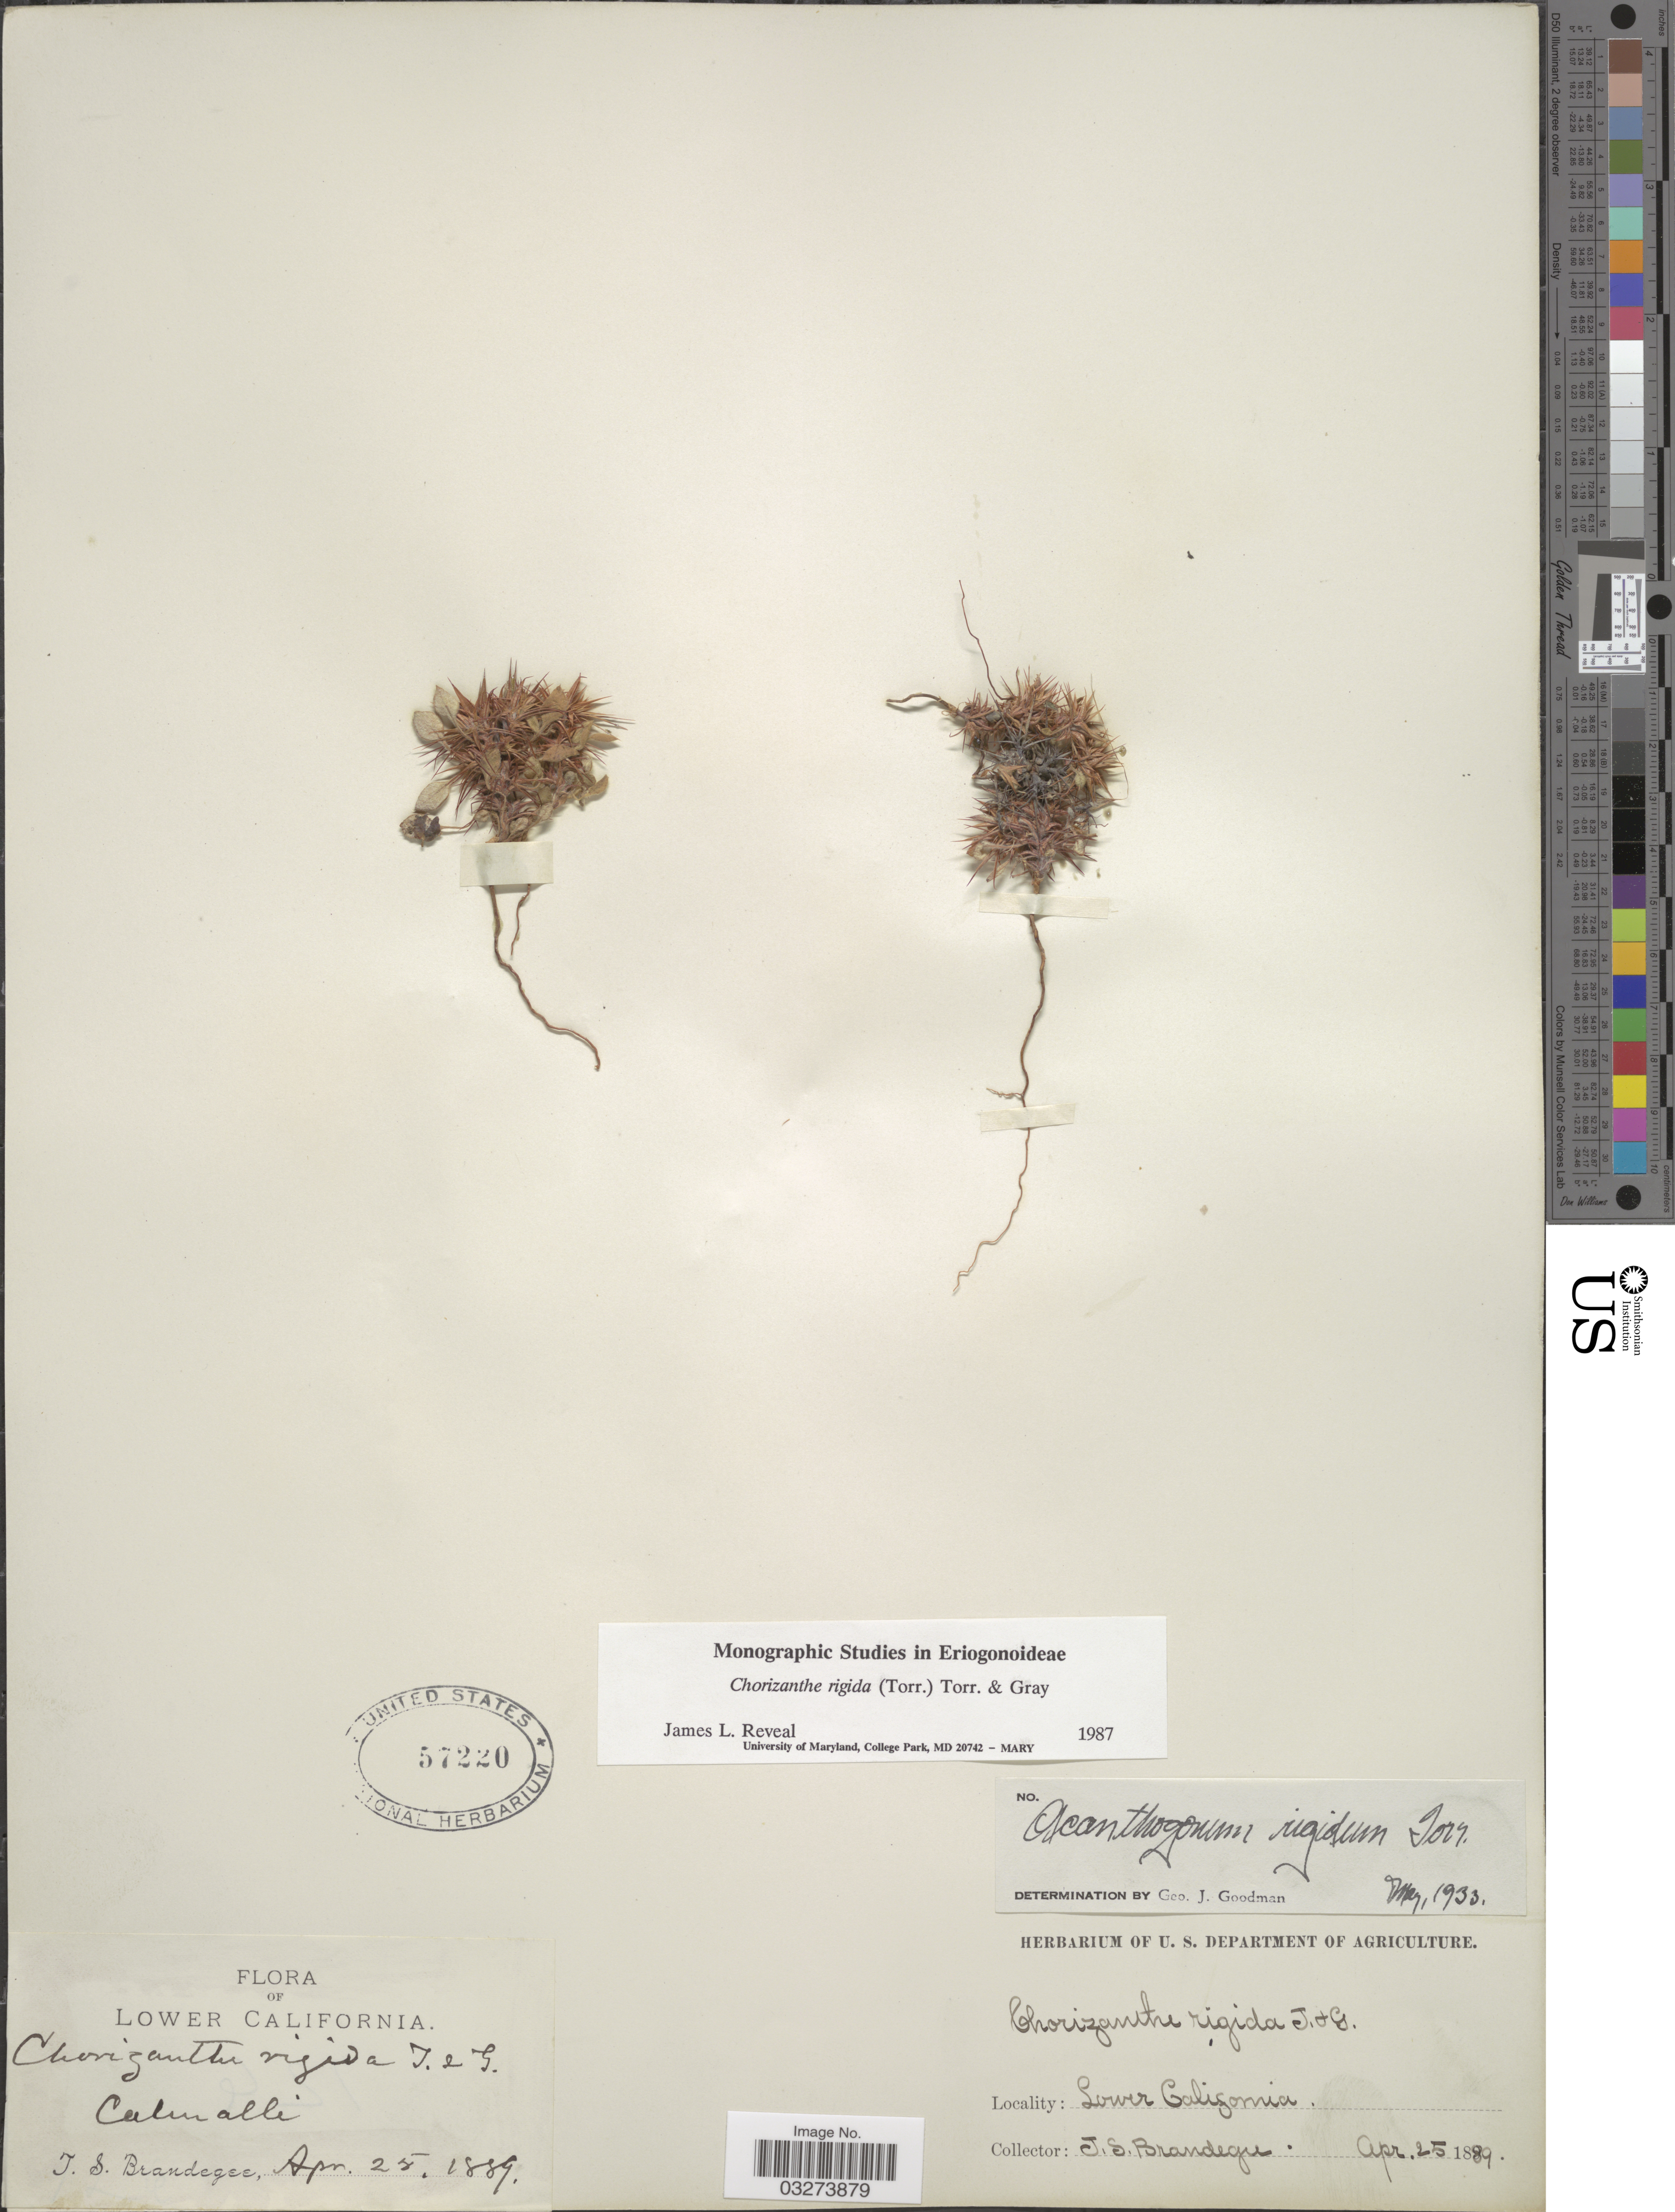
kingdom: Plantae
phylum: Tracheophyta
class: Magnoliopsida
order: Caryophyllales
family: Polygonaceae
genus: Chorizanthe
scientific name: Chorizanthe rigida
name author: (Torr.) Torr. & A. Gray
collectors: T. S. Brandegee (herbarium)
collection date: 1889-04-25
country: Mexico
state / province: Baja California Norte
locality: Lower California. Calmalli.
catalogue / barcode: US 57220